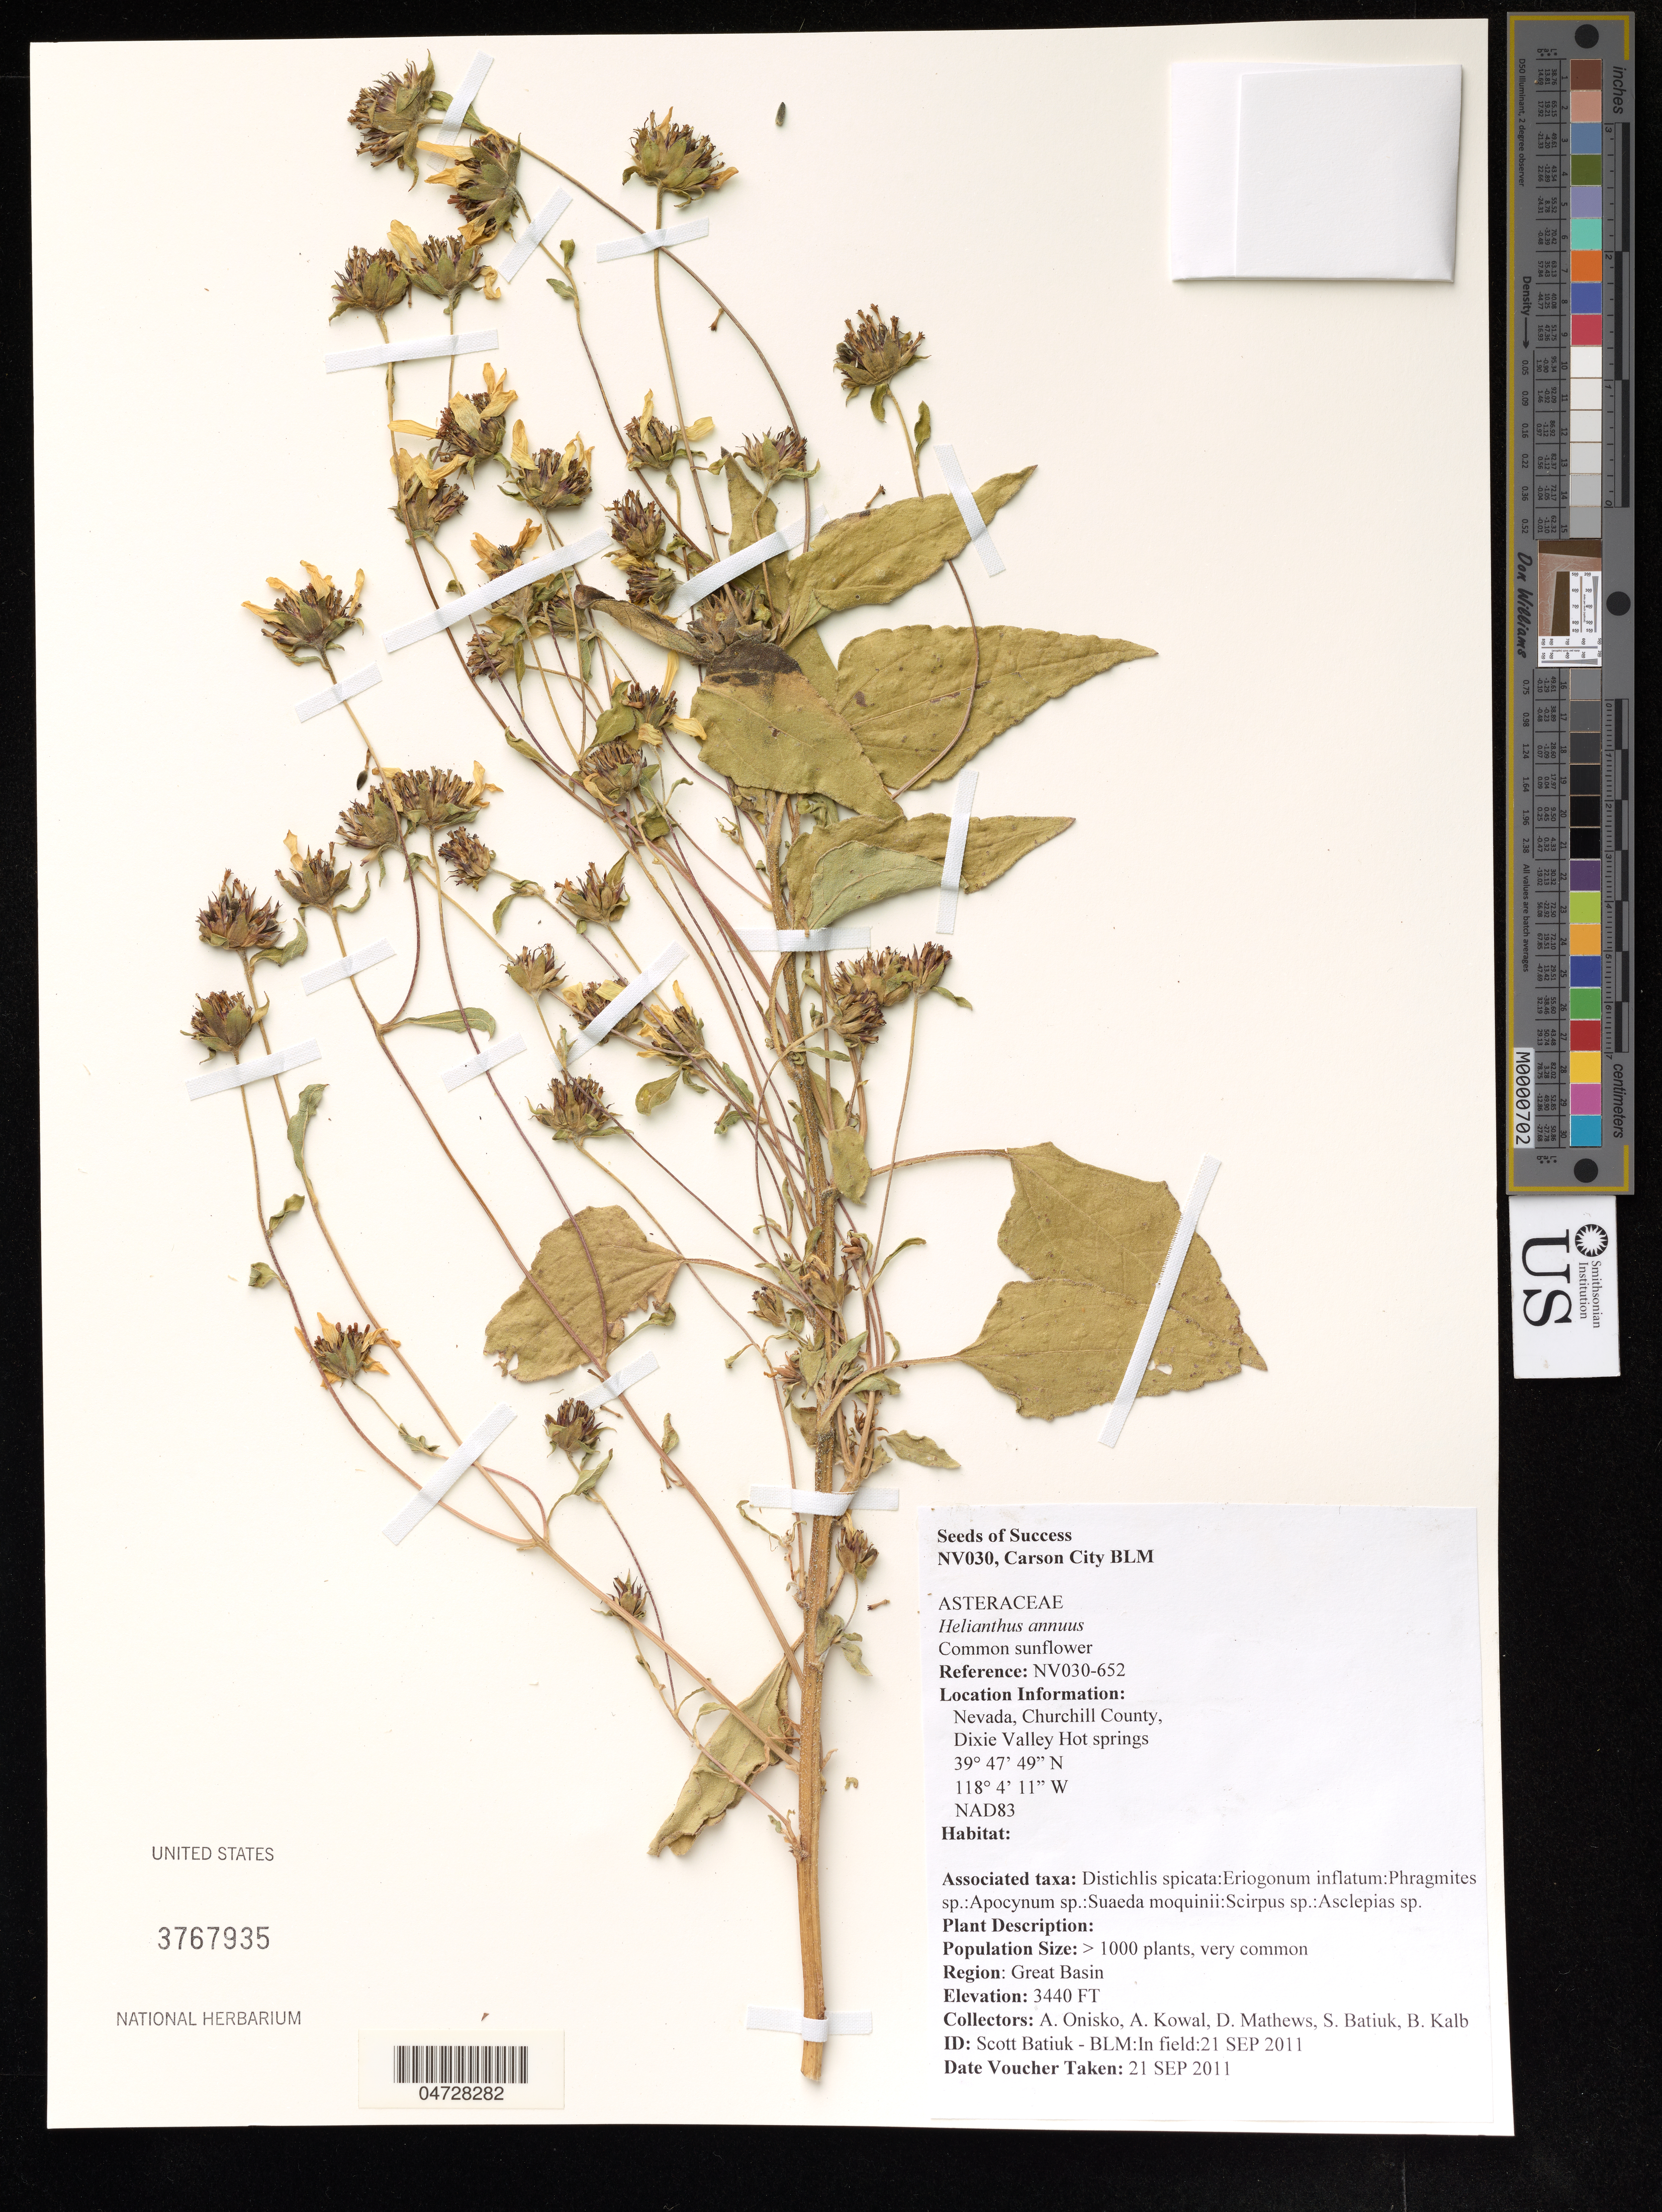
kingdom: Plantae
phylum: Tracheophyta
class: Liliopsida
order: Poales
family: Poaceae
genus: Distichlis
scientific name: Distichlis spicata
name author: (L.) Greene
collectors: A. Onisko, A. Kowal, D. Matthews & S. Batiuk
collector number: NV030-652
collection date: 2011-09-21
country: United States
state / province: Nevada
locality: Churchill County, Dixie Valley Hot Springs.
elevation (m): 1049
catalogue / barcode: US 3767935